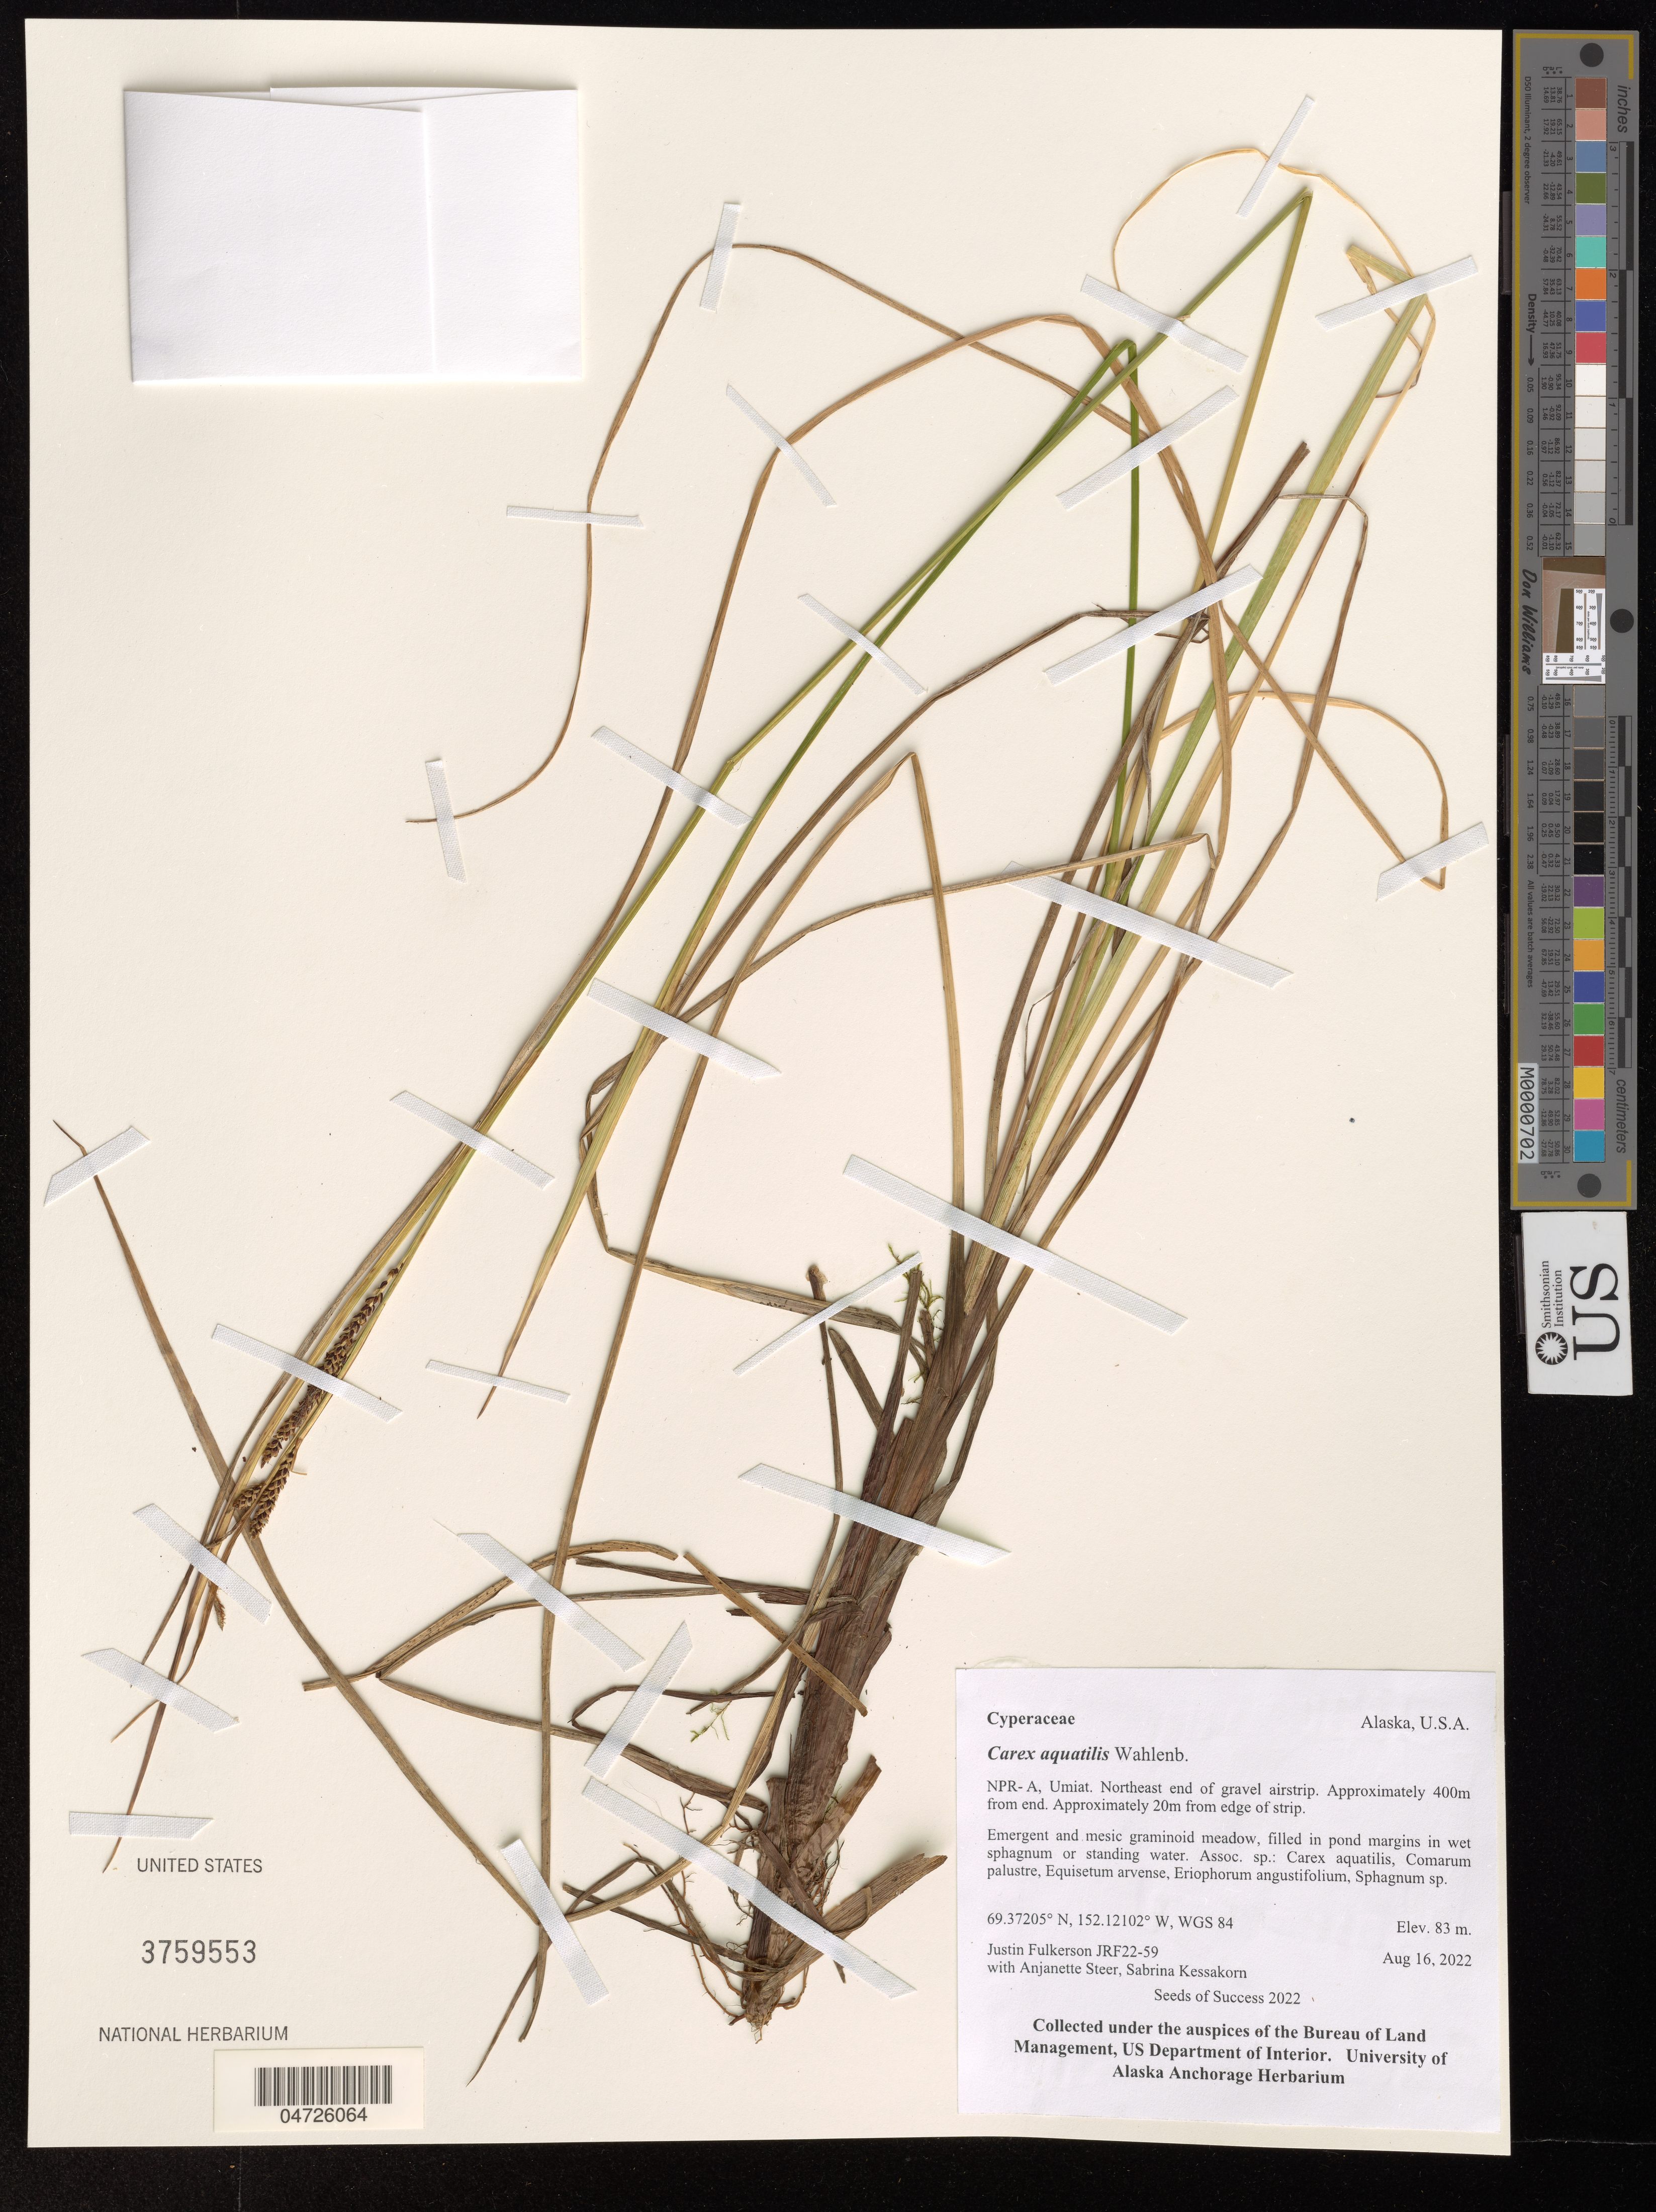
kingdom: Plantae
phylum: Tracheophyta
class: Liliopsida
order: Poales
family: Cyperaceae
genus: Carex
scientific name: Carex aquatilis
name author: Wahlenb.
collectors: J. Fulkerson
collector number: JRF22-59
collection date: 2022-08-16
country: United States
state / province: Alaska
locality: NPR-A, Umiat. Northeast end of gravel airstrip. Approximately 400m from end. Approximately 20m from edge of strip. WGS 84.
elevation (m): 83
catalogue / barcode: US 3759553